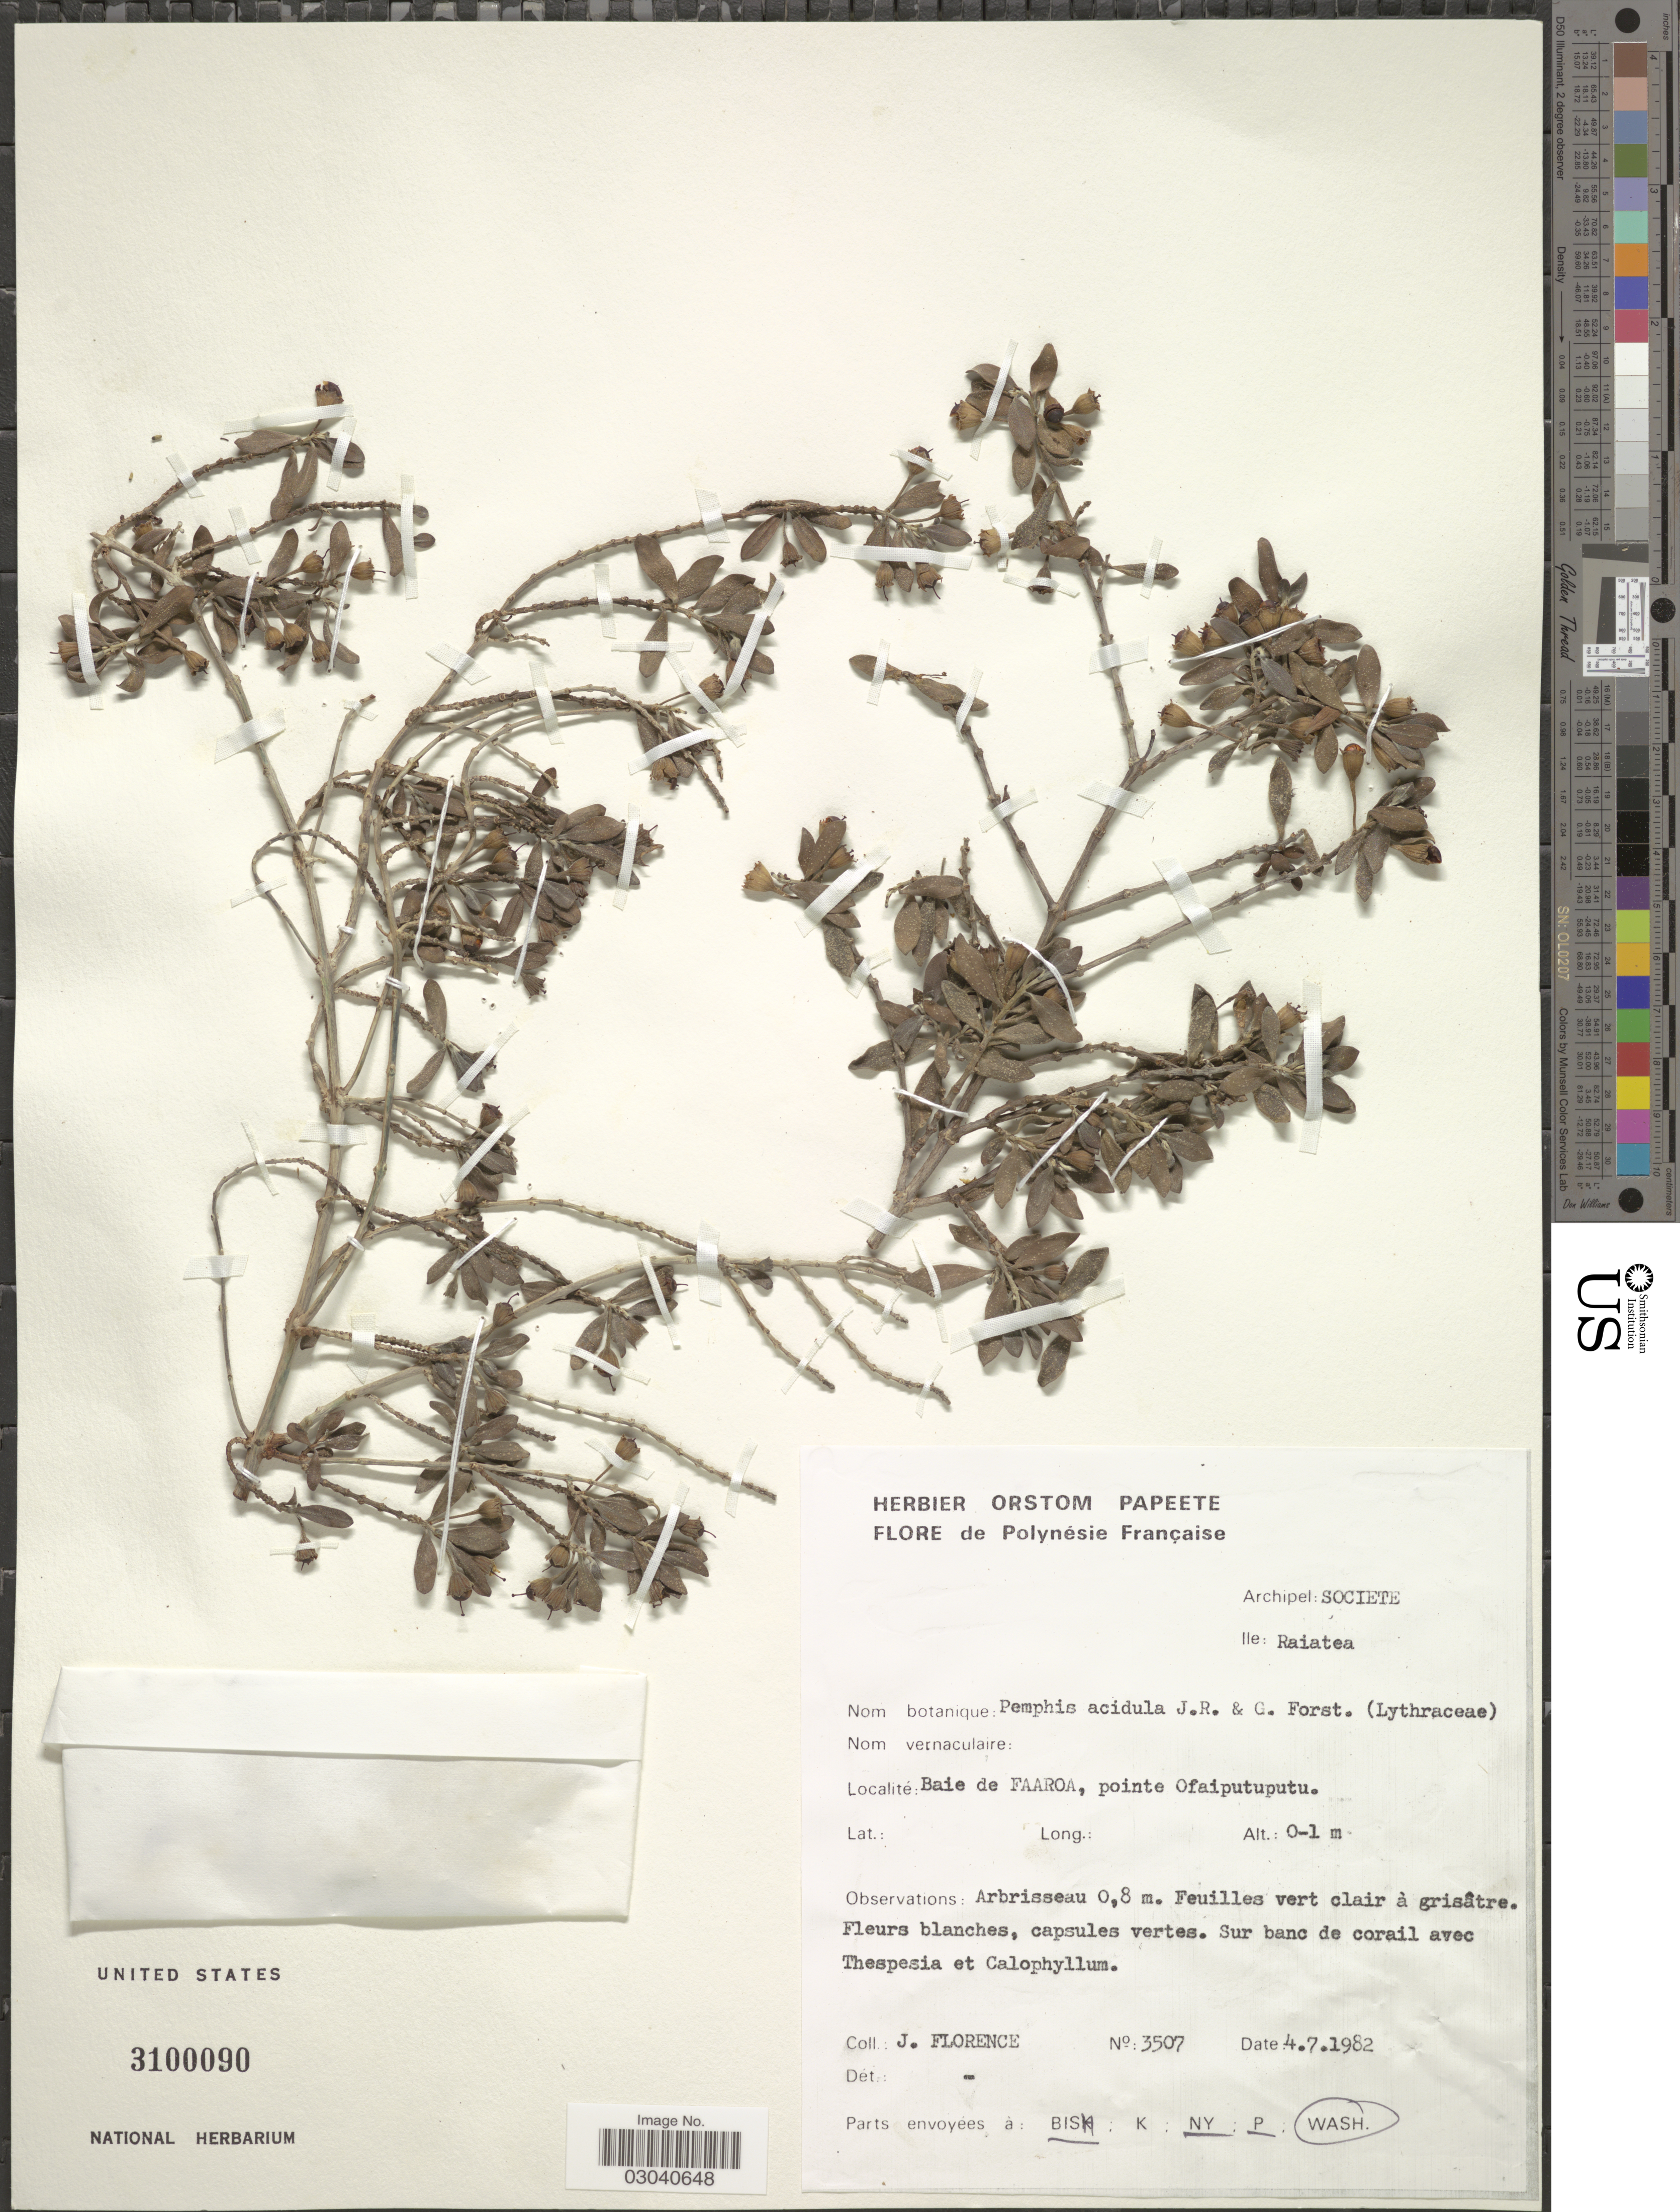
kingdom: Plantae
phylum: Tracheophyta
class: Magnoliopsida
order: Myrtales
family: Lythraceae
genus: Pemphis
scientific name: Pemphis acidula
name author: J.R. Forst. & G. Forst.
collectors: J. Florence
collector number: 3507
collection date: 1982-07-04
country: French Polynesia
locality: Archipel: Societe. Raiatea. Baie de Faaroa, pointe Ofaiputuputu.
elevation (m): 0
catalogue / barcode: US 3100090